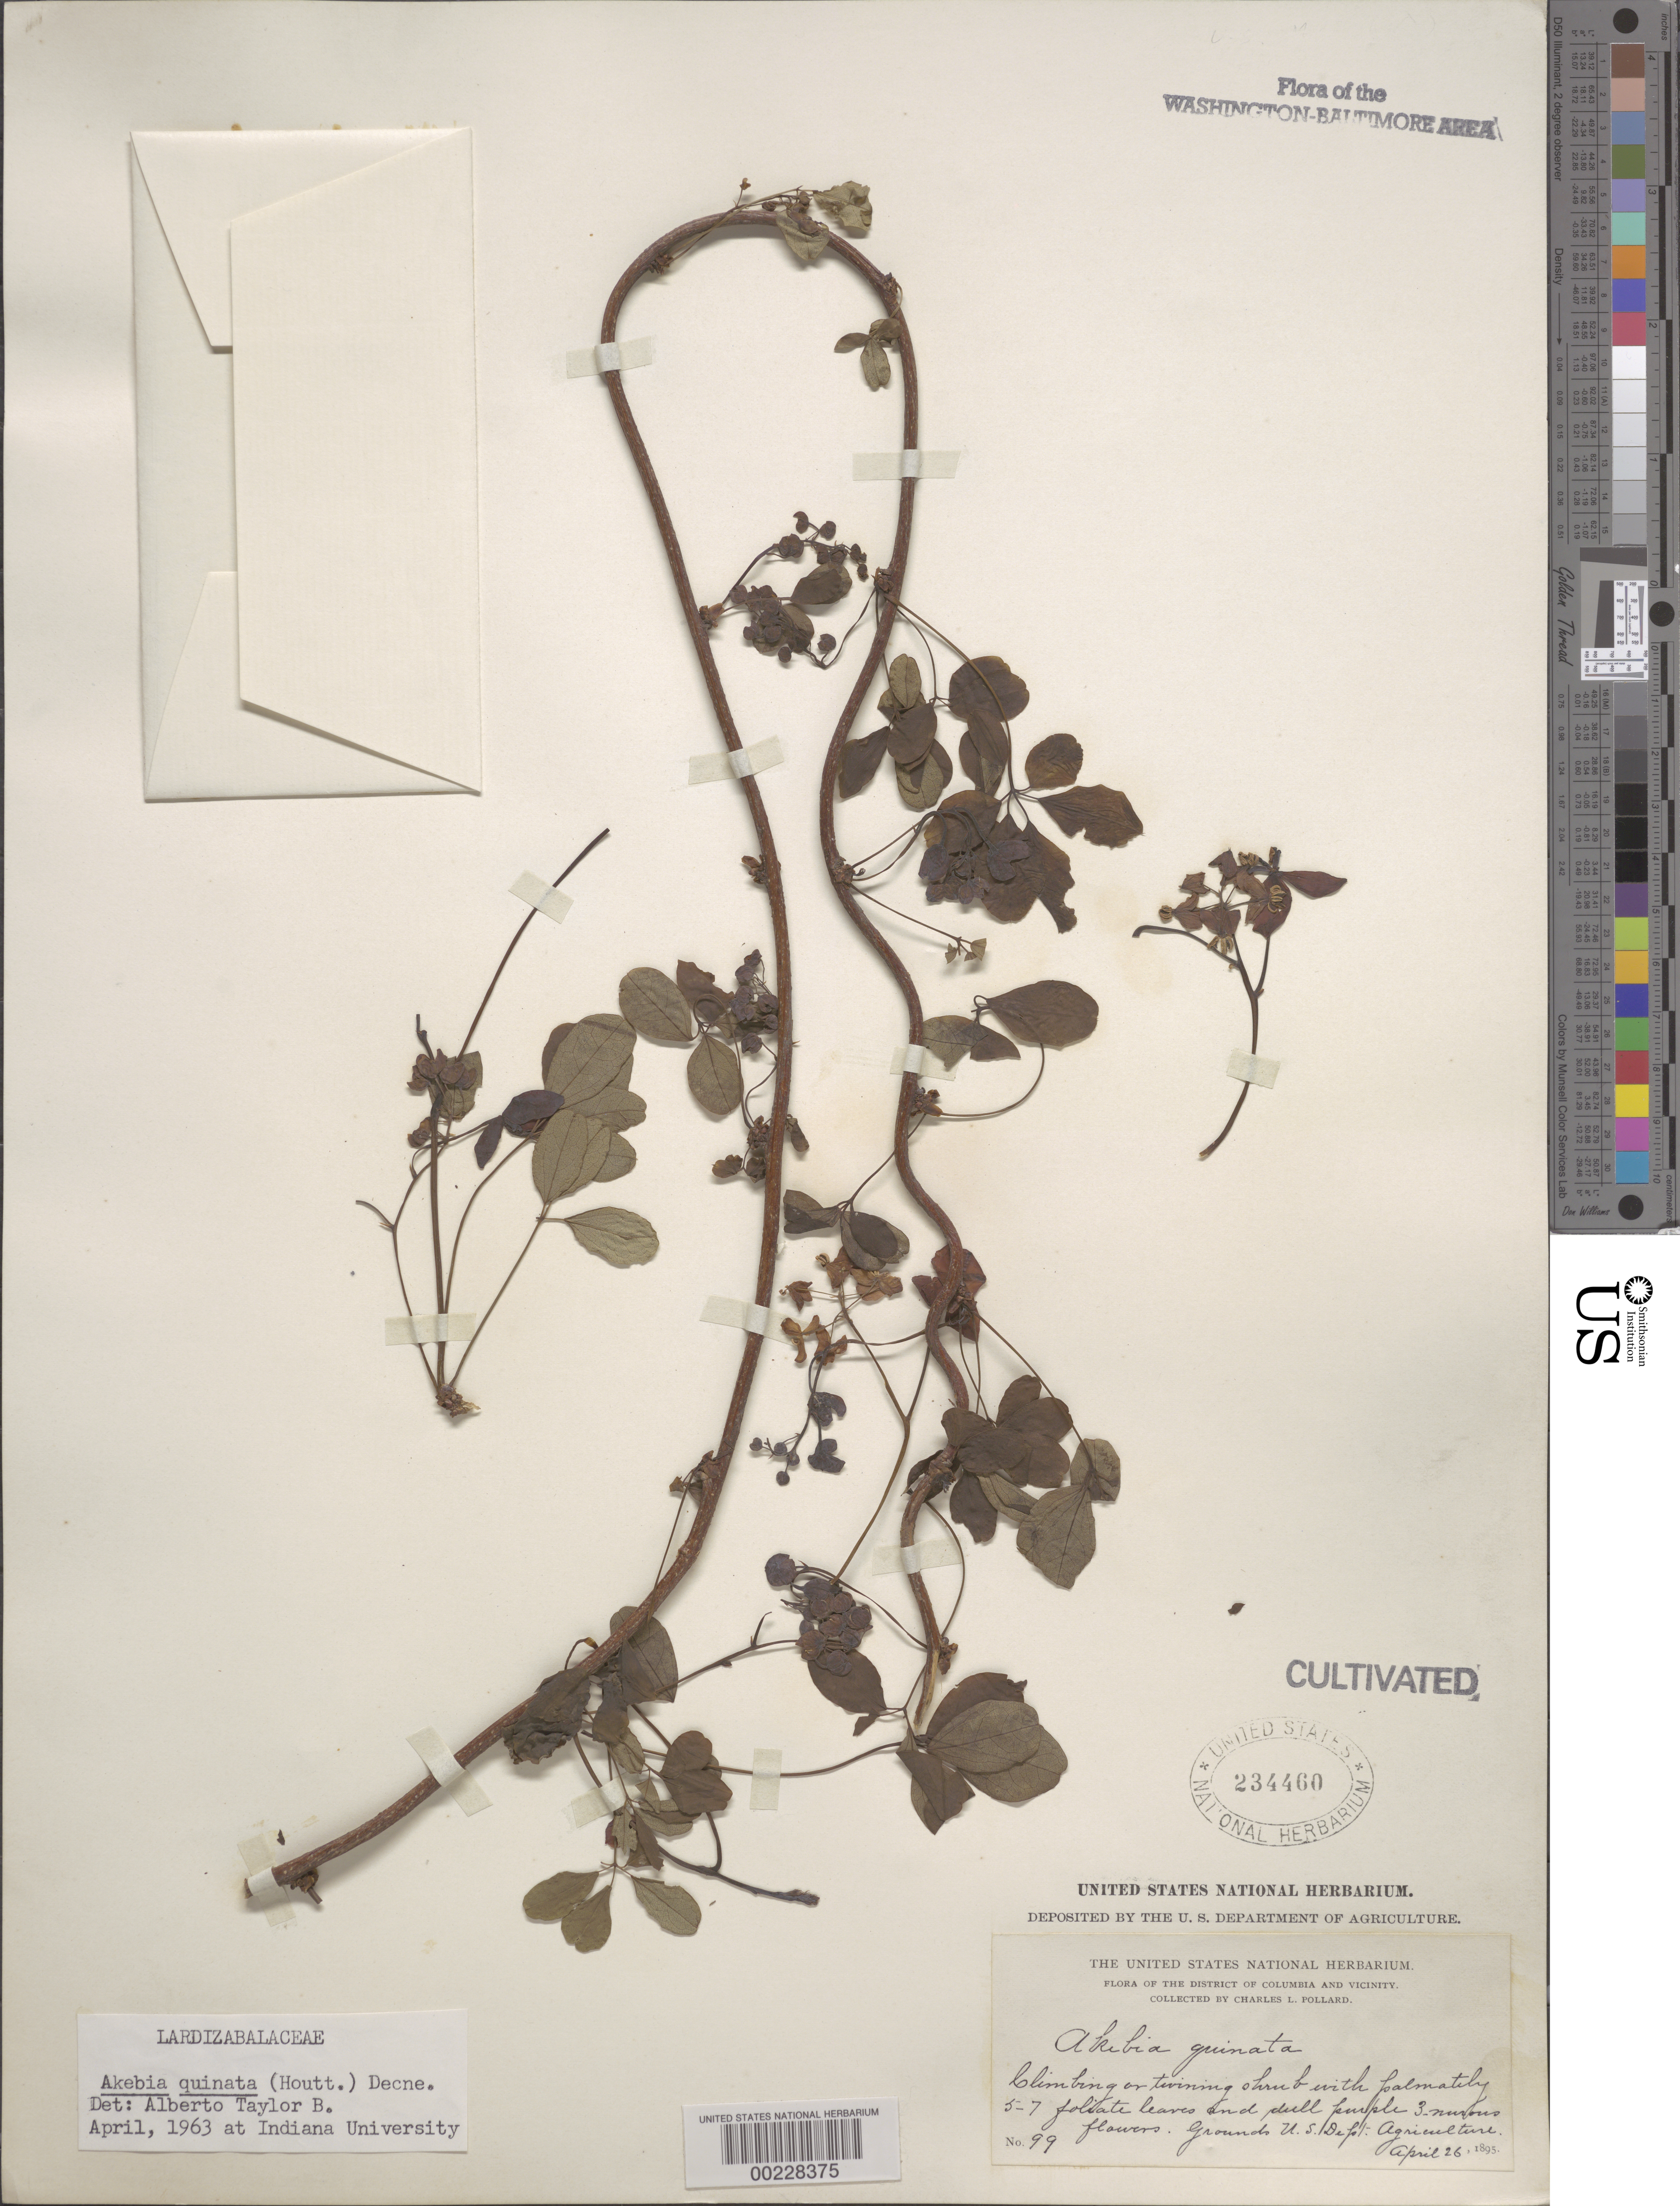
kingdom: Plantae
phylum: Tracheophyta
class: Magnoliopsida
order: Ranunculales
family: Lardizabalaceae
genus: Akebia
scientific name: Akebia quinata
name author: (Houtt.) Decne.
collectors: C. L. Pollard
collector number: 99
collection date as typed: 26 Apr 1894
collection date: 1894-04-26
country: United States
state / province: District of Columbia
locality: Agricultural grounds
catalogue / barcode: US 234460